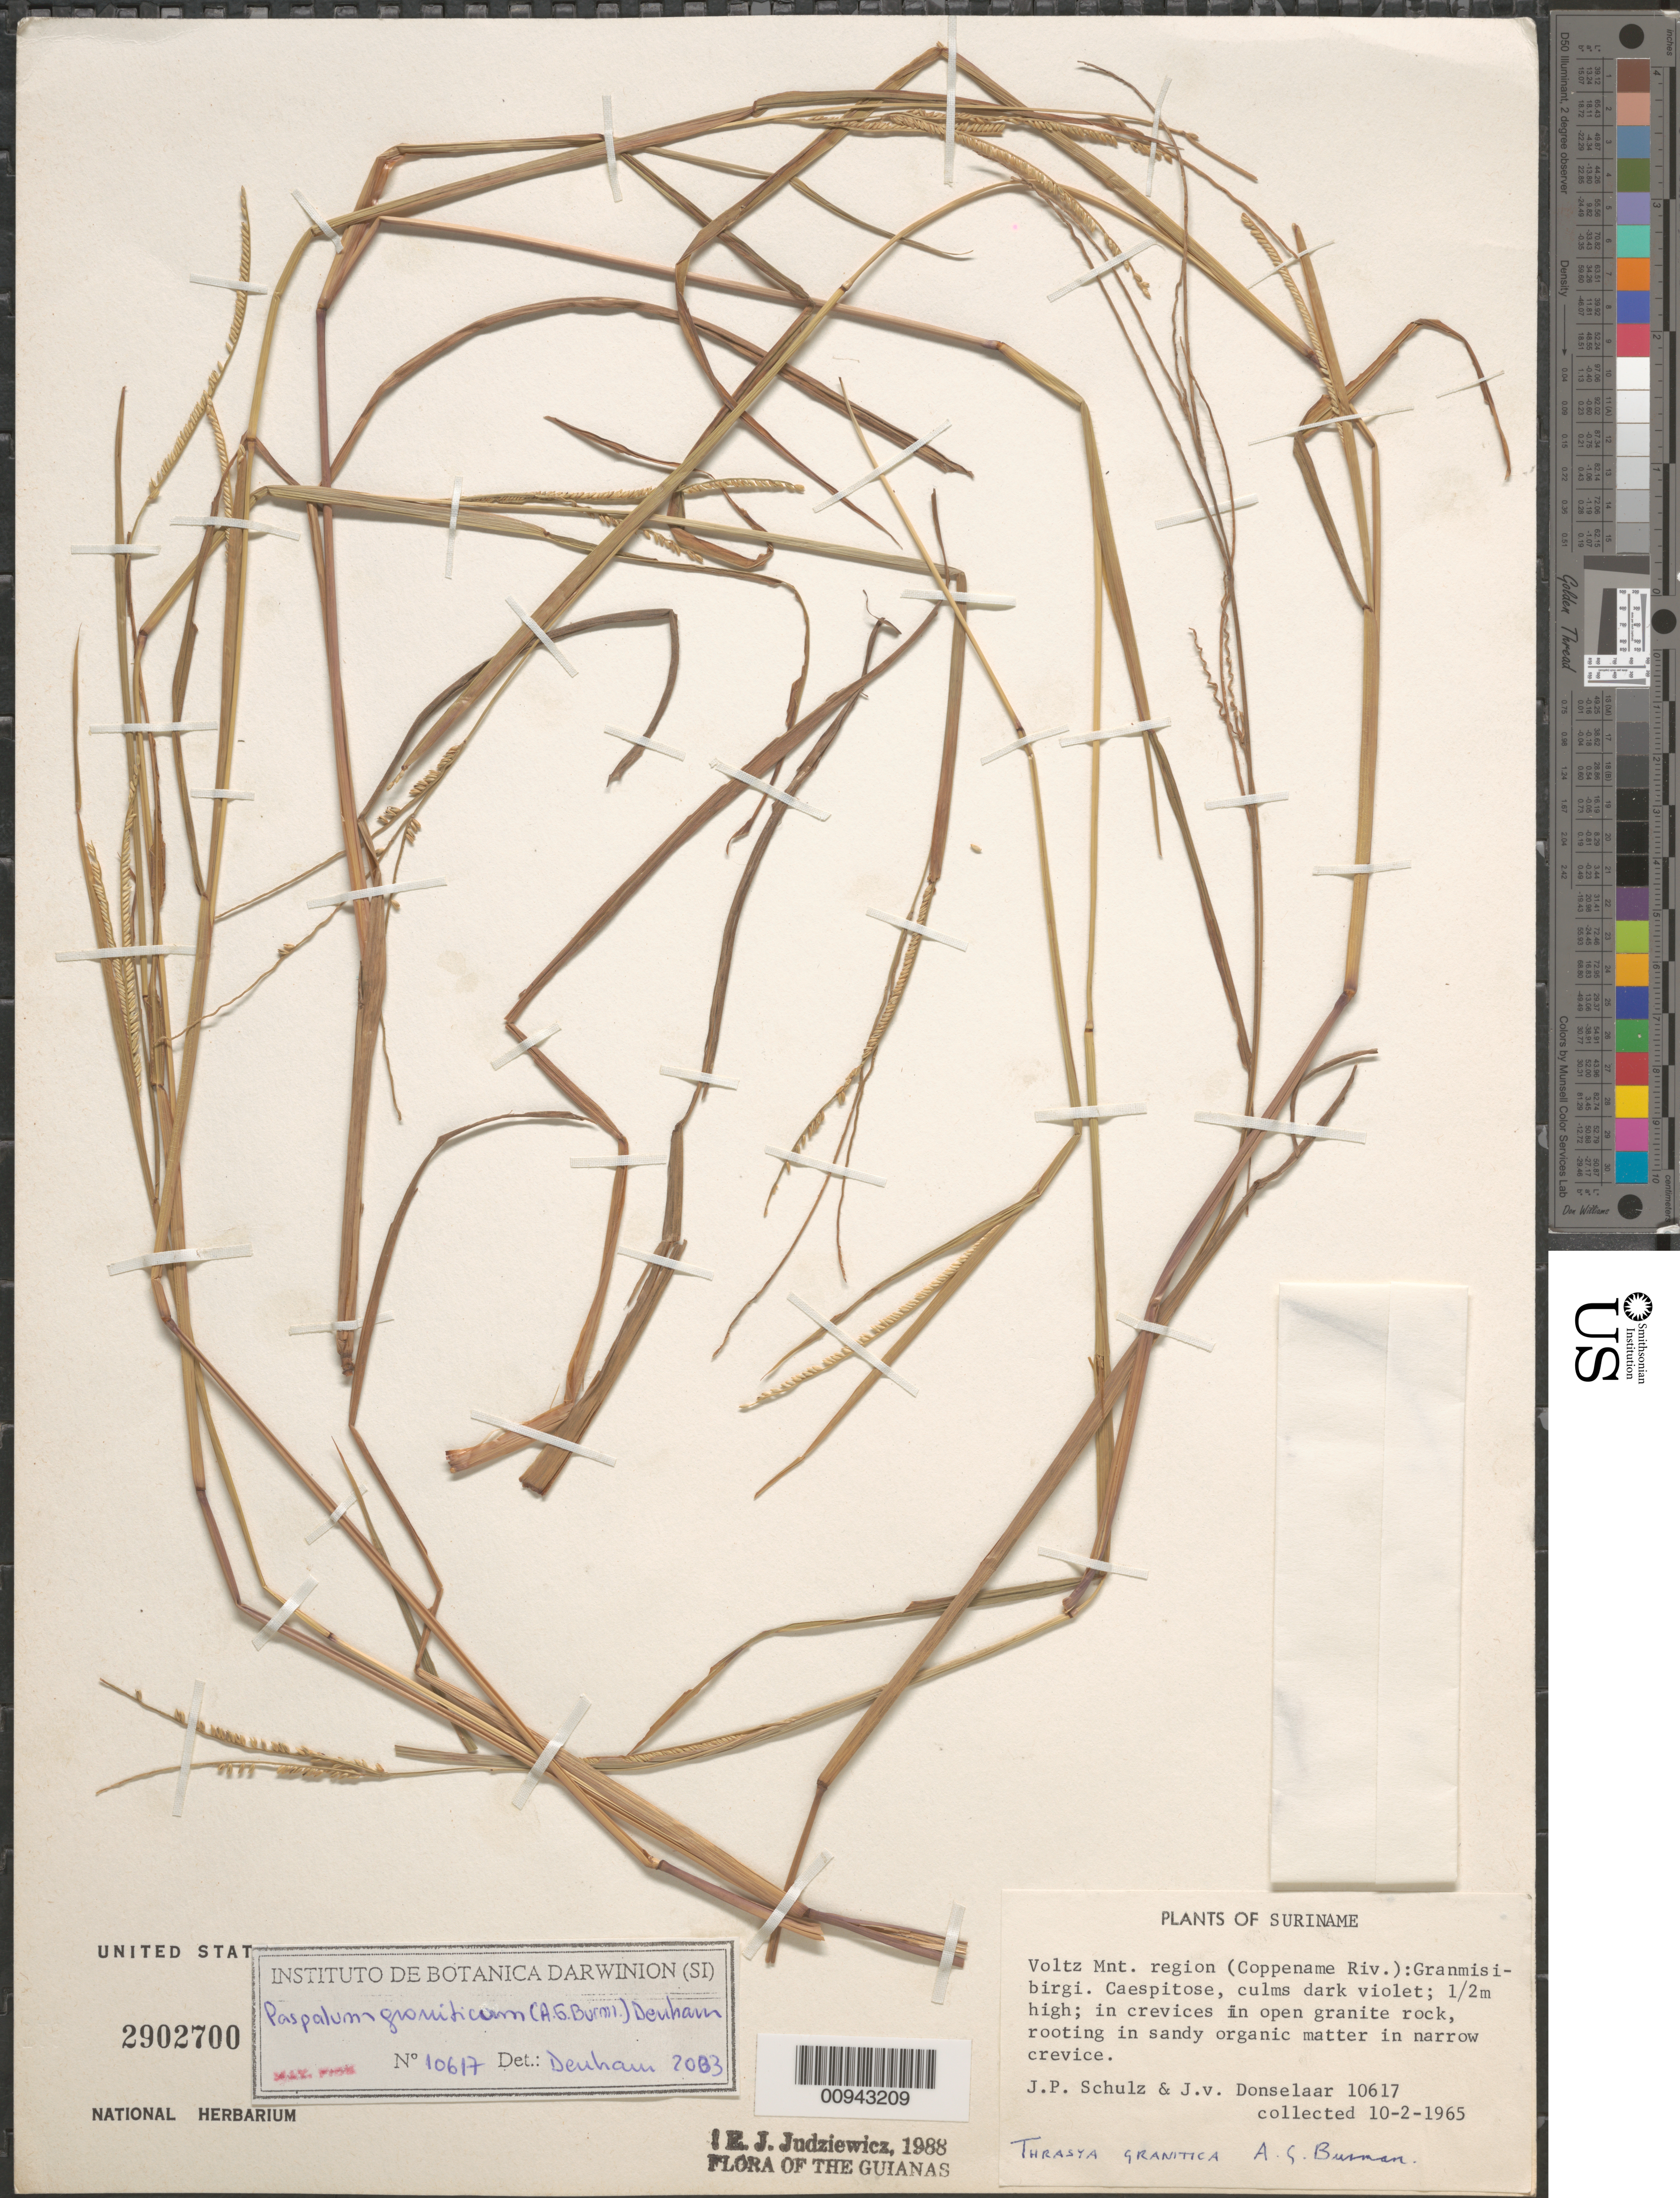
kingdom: Plantae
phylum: Tracheophyta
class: Polypodiopsida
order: Polypodiales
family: Pteridaceae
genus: Adiantum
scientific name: Adiantum graniticum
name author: (A.G. Burm.) R.A. Denham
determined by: Denham, --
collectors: J. P. Schulz & J. Donselaar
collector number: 10617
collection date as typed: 10-Feb-65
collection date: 1965-02-10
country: Suriname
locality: Voltzberg Mnt. Region (Coppename Riv.): Granmisibirgi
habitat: Crevices in open granite rock, rooting in sandy organic matter in narrow crevice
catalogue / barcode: US 2902700